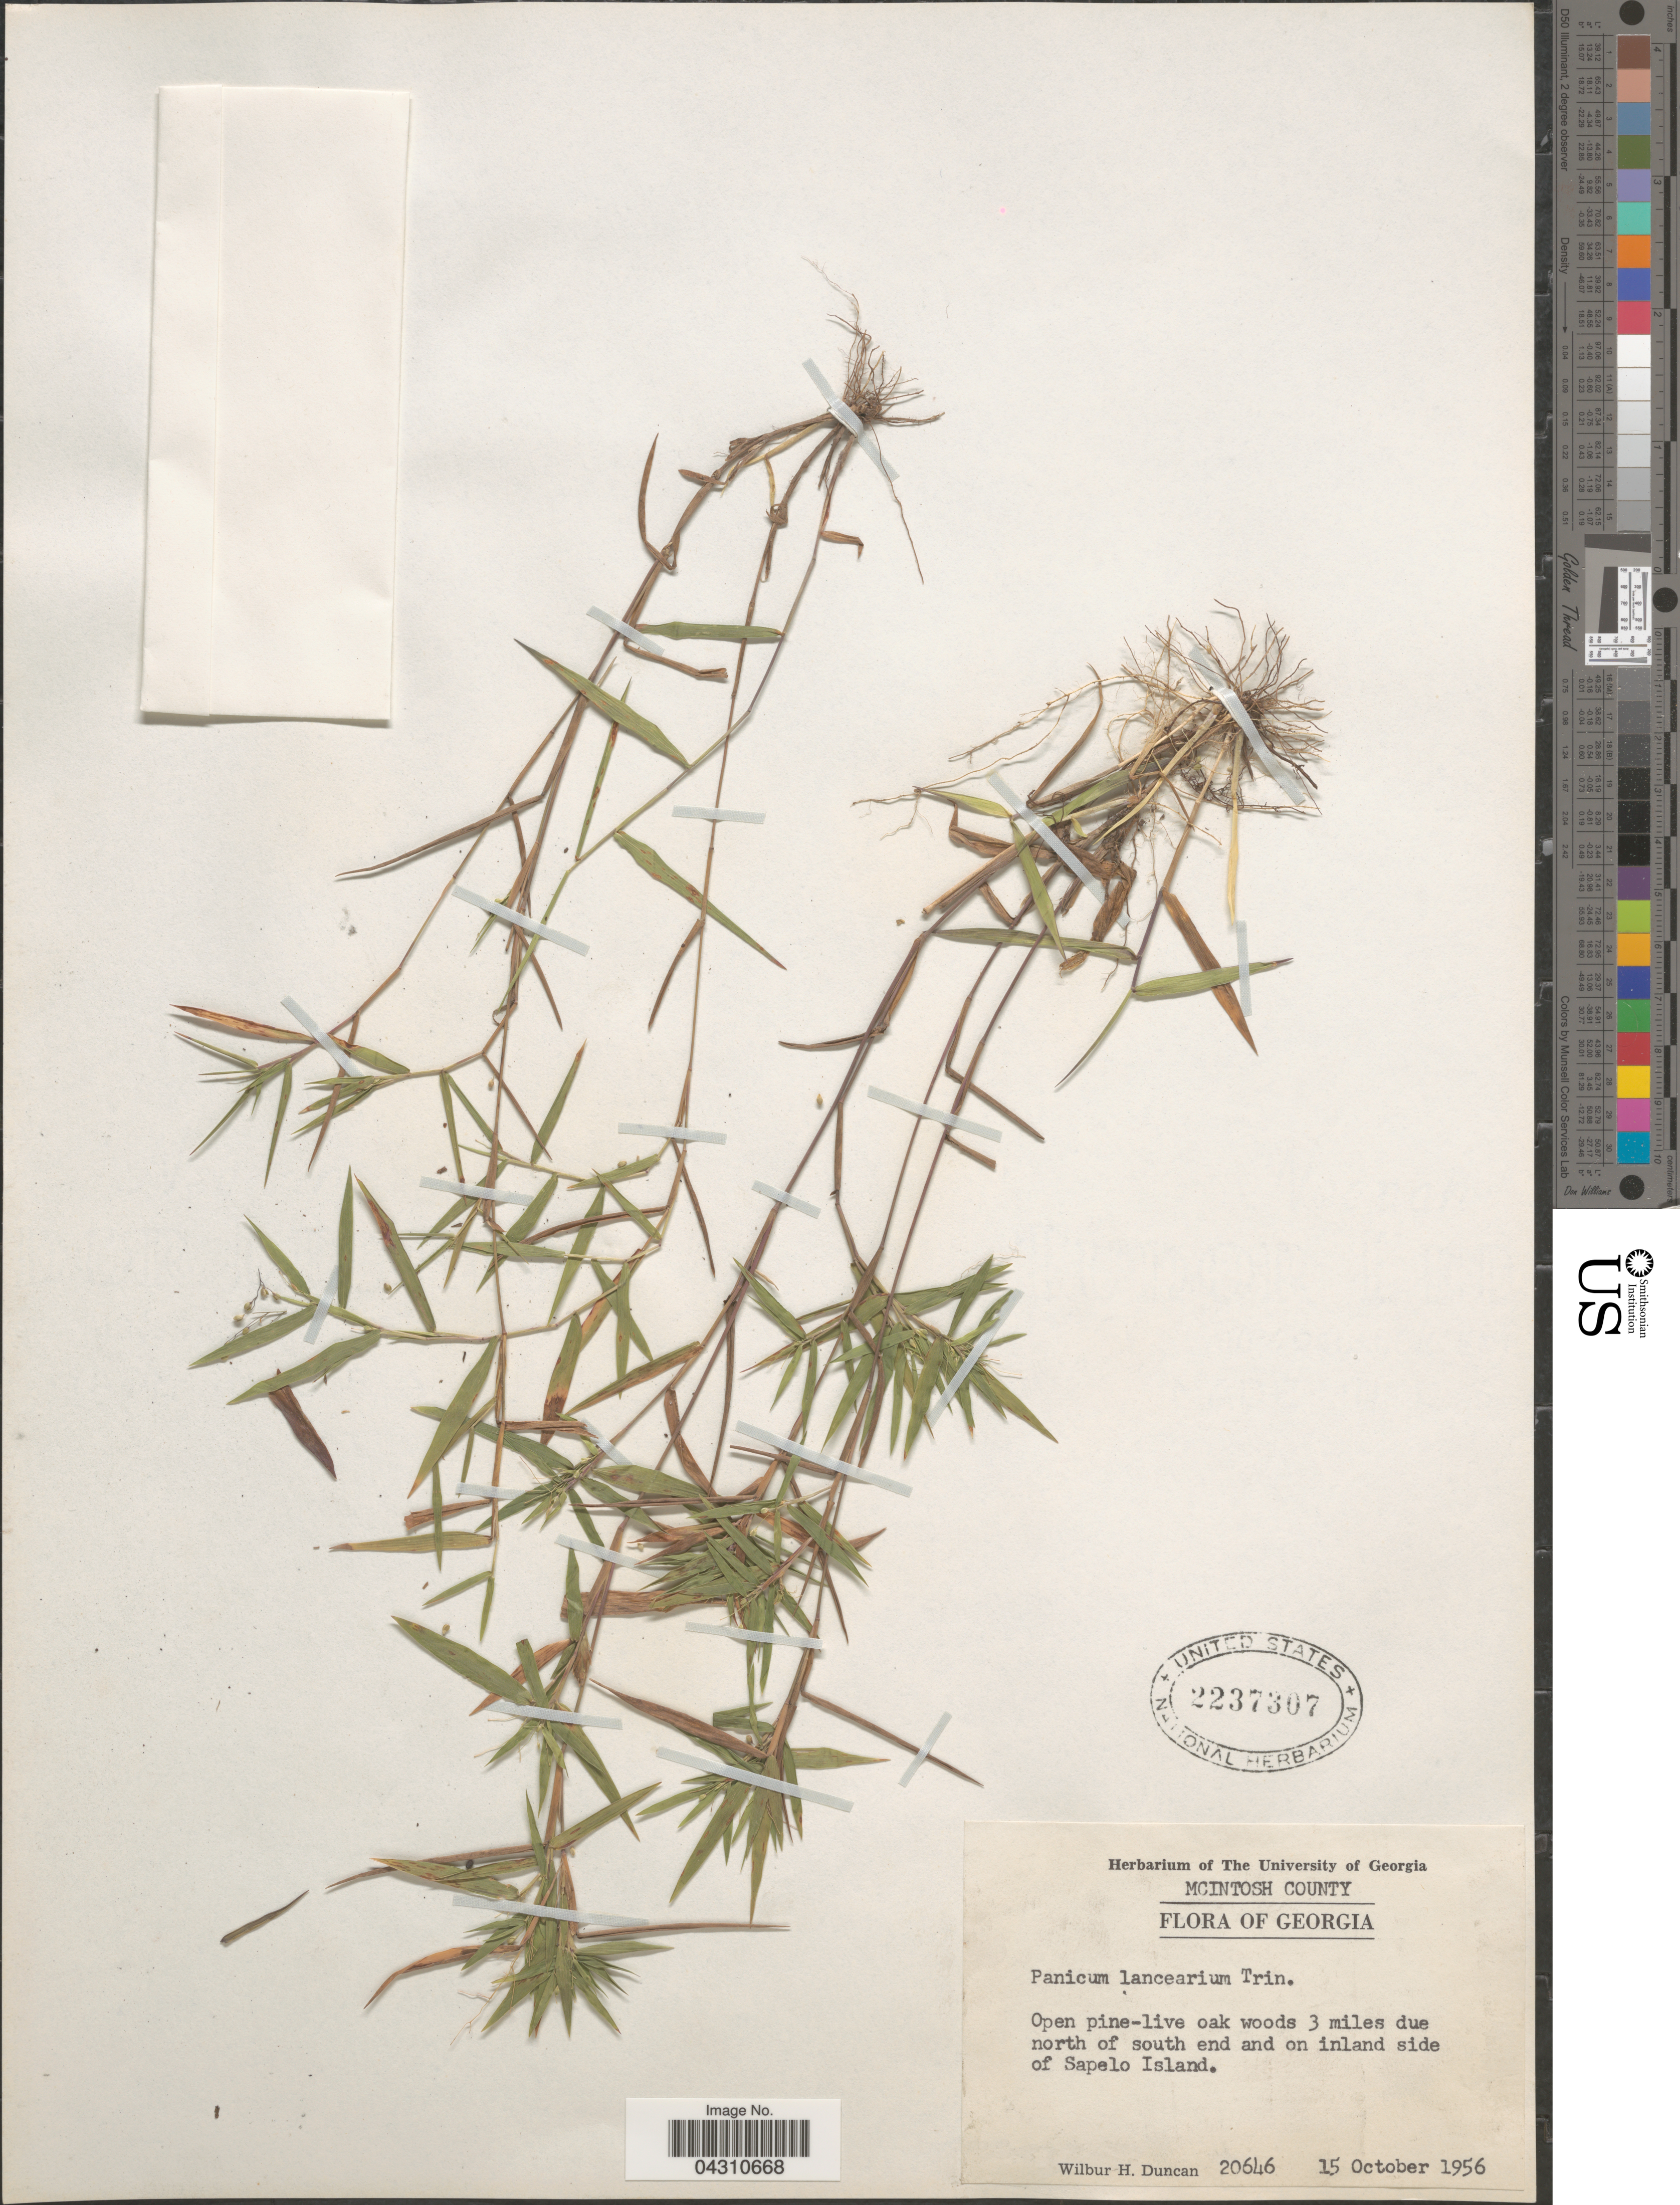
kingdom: Plantae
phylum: Tracheophyta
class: Liliopsida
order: Poales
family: Poaceae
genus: Dichanthelium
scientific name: Dichanthelium portoricense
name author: (Desv. ex Ham.) B.F. Hansen & Wunderlin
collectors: W. H. Duncan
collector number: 20646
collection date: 1956-10-15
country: United States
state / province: Georgia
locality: McIntosh County. Open pine-live oak woods 3 miles due north of south end and on inland side of Sapelo Island.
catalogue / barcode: US 2237307